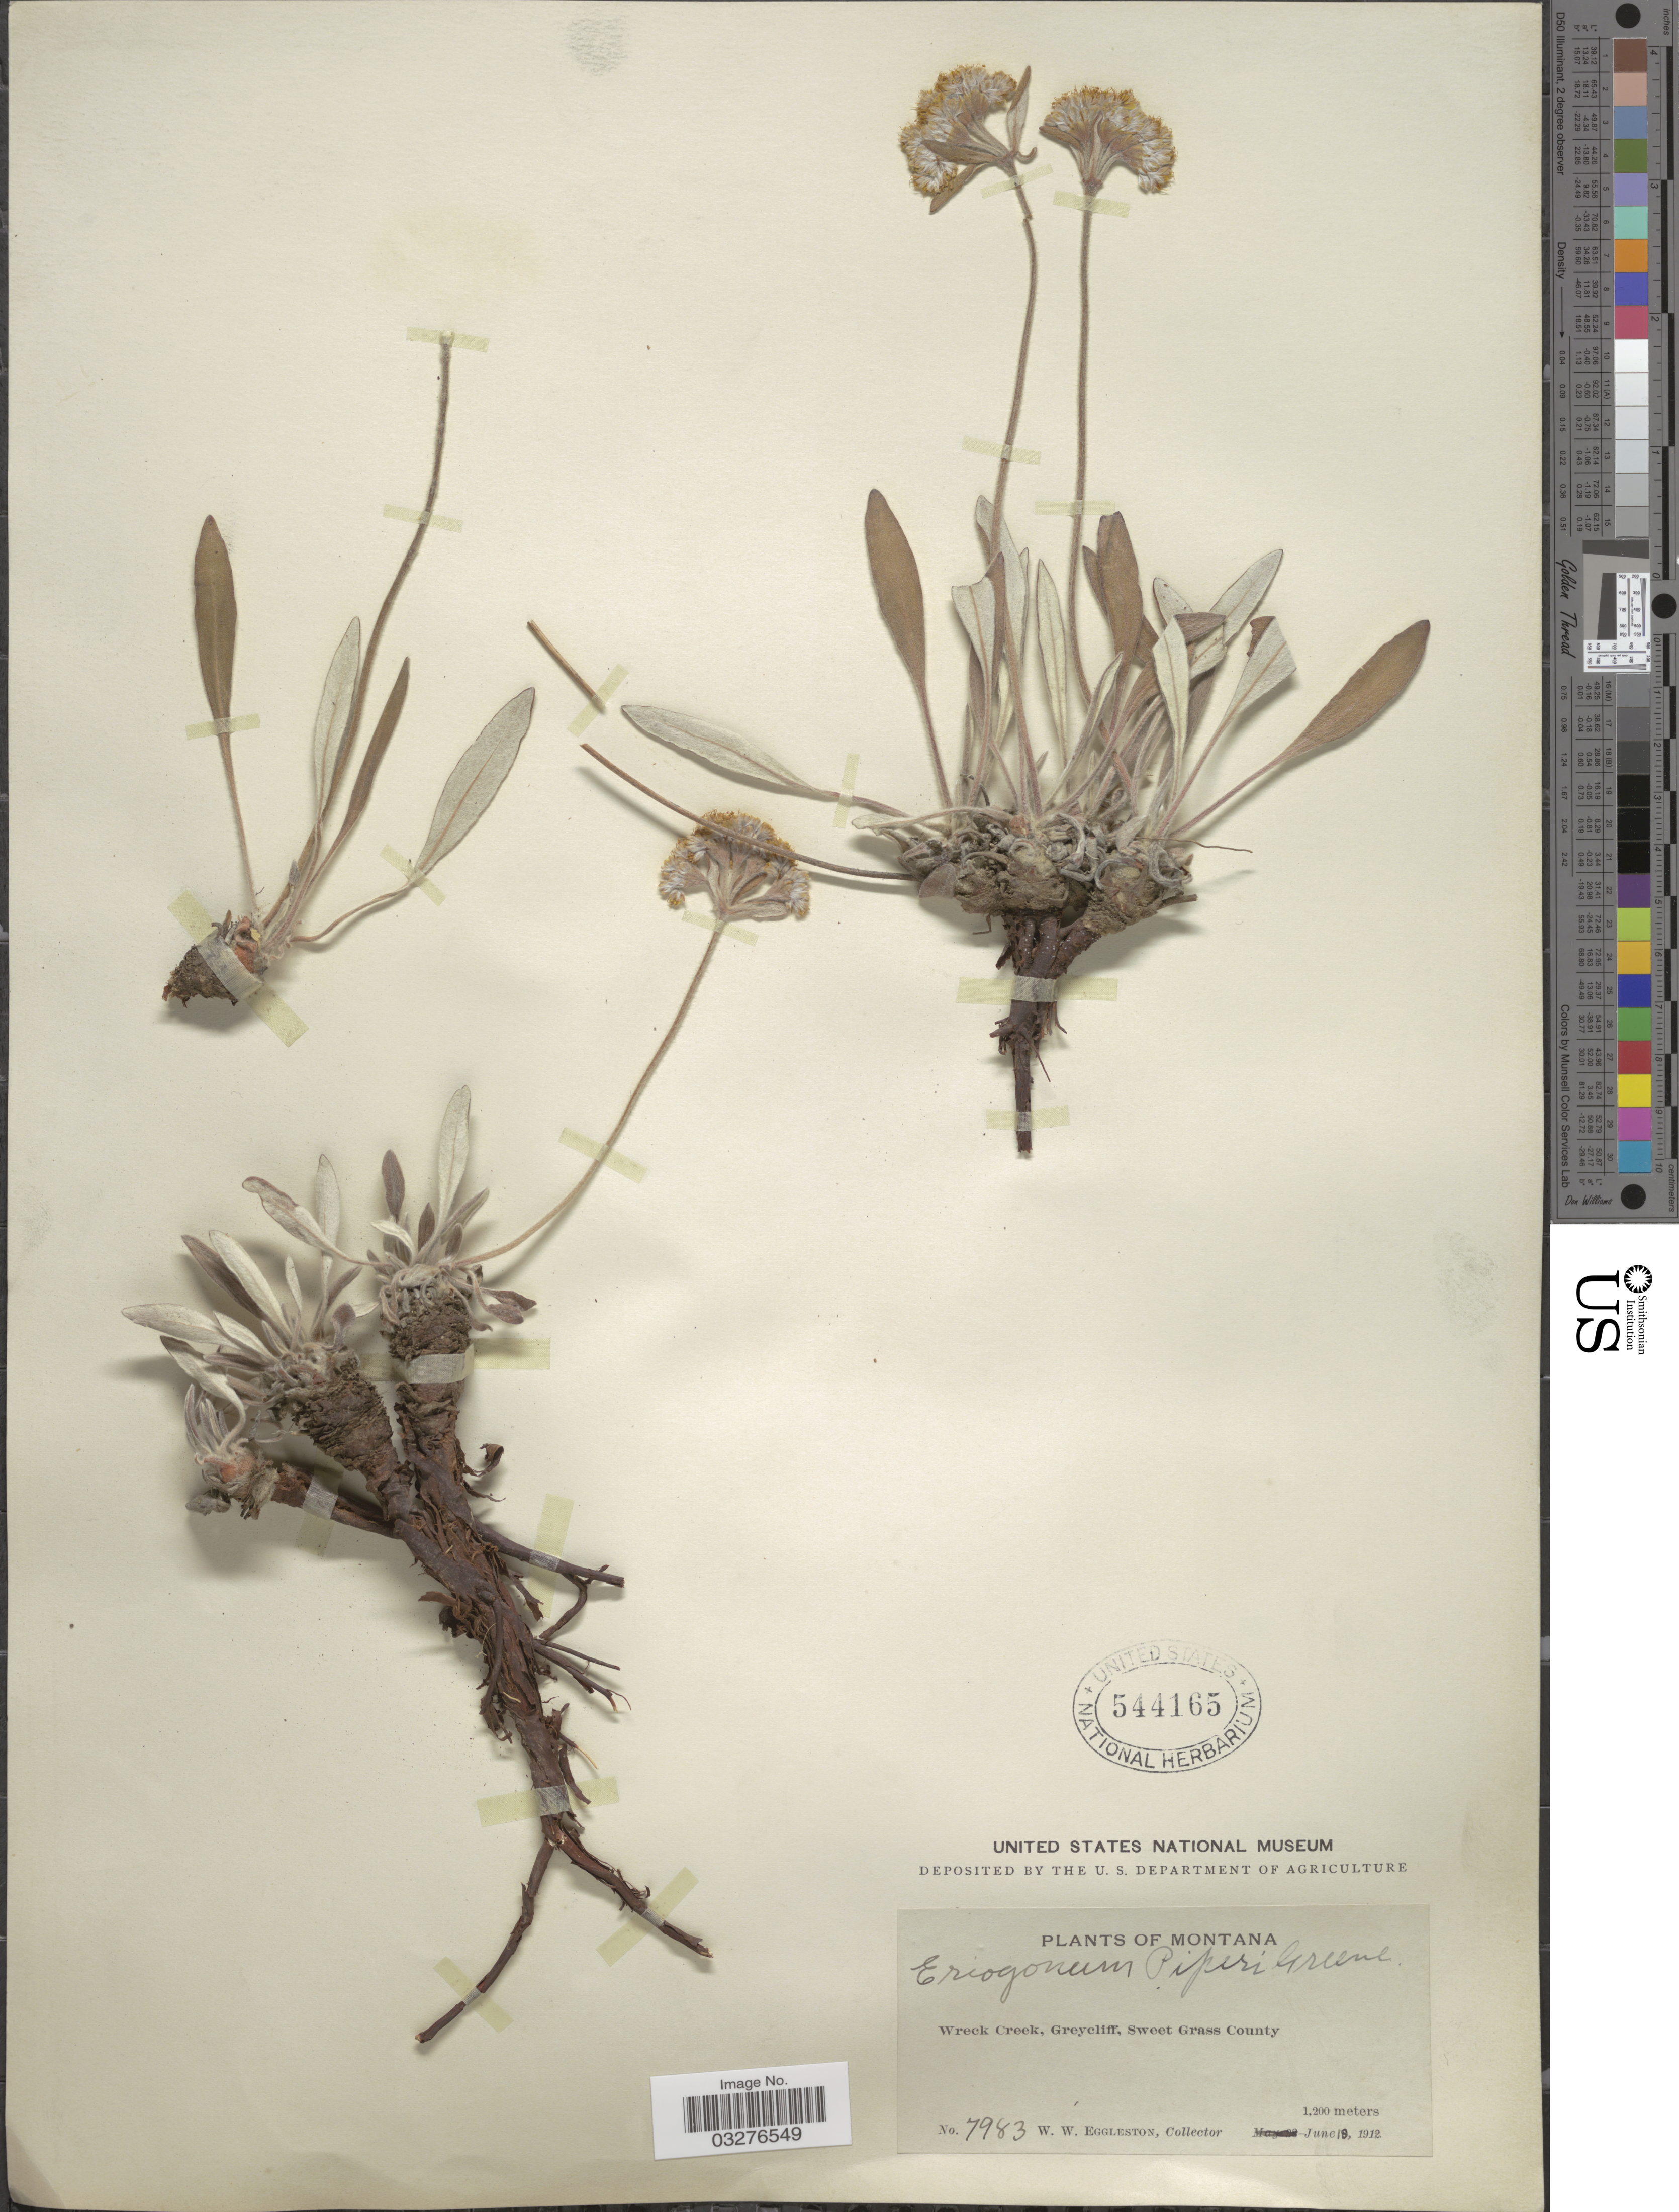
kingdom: Plantae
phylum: Tracheophyta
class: Magnoliopsida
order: Caryophyllales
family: Polygonaceae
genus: Eriogonum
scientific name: Eriogonum flavum var. flavum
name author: Nutt. ex Benth.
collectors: W. W. Eggleston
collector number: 7983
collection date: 1912-06-18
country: United States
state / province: Montana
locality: Wreck Creek, Greycliff, Sweet Grass County.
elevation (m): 1200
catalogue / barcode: US 544165